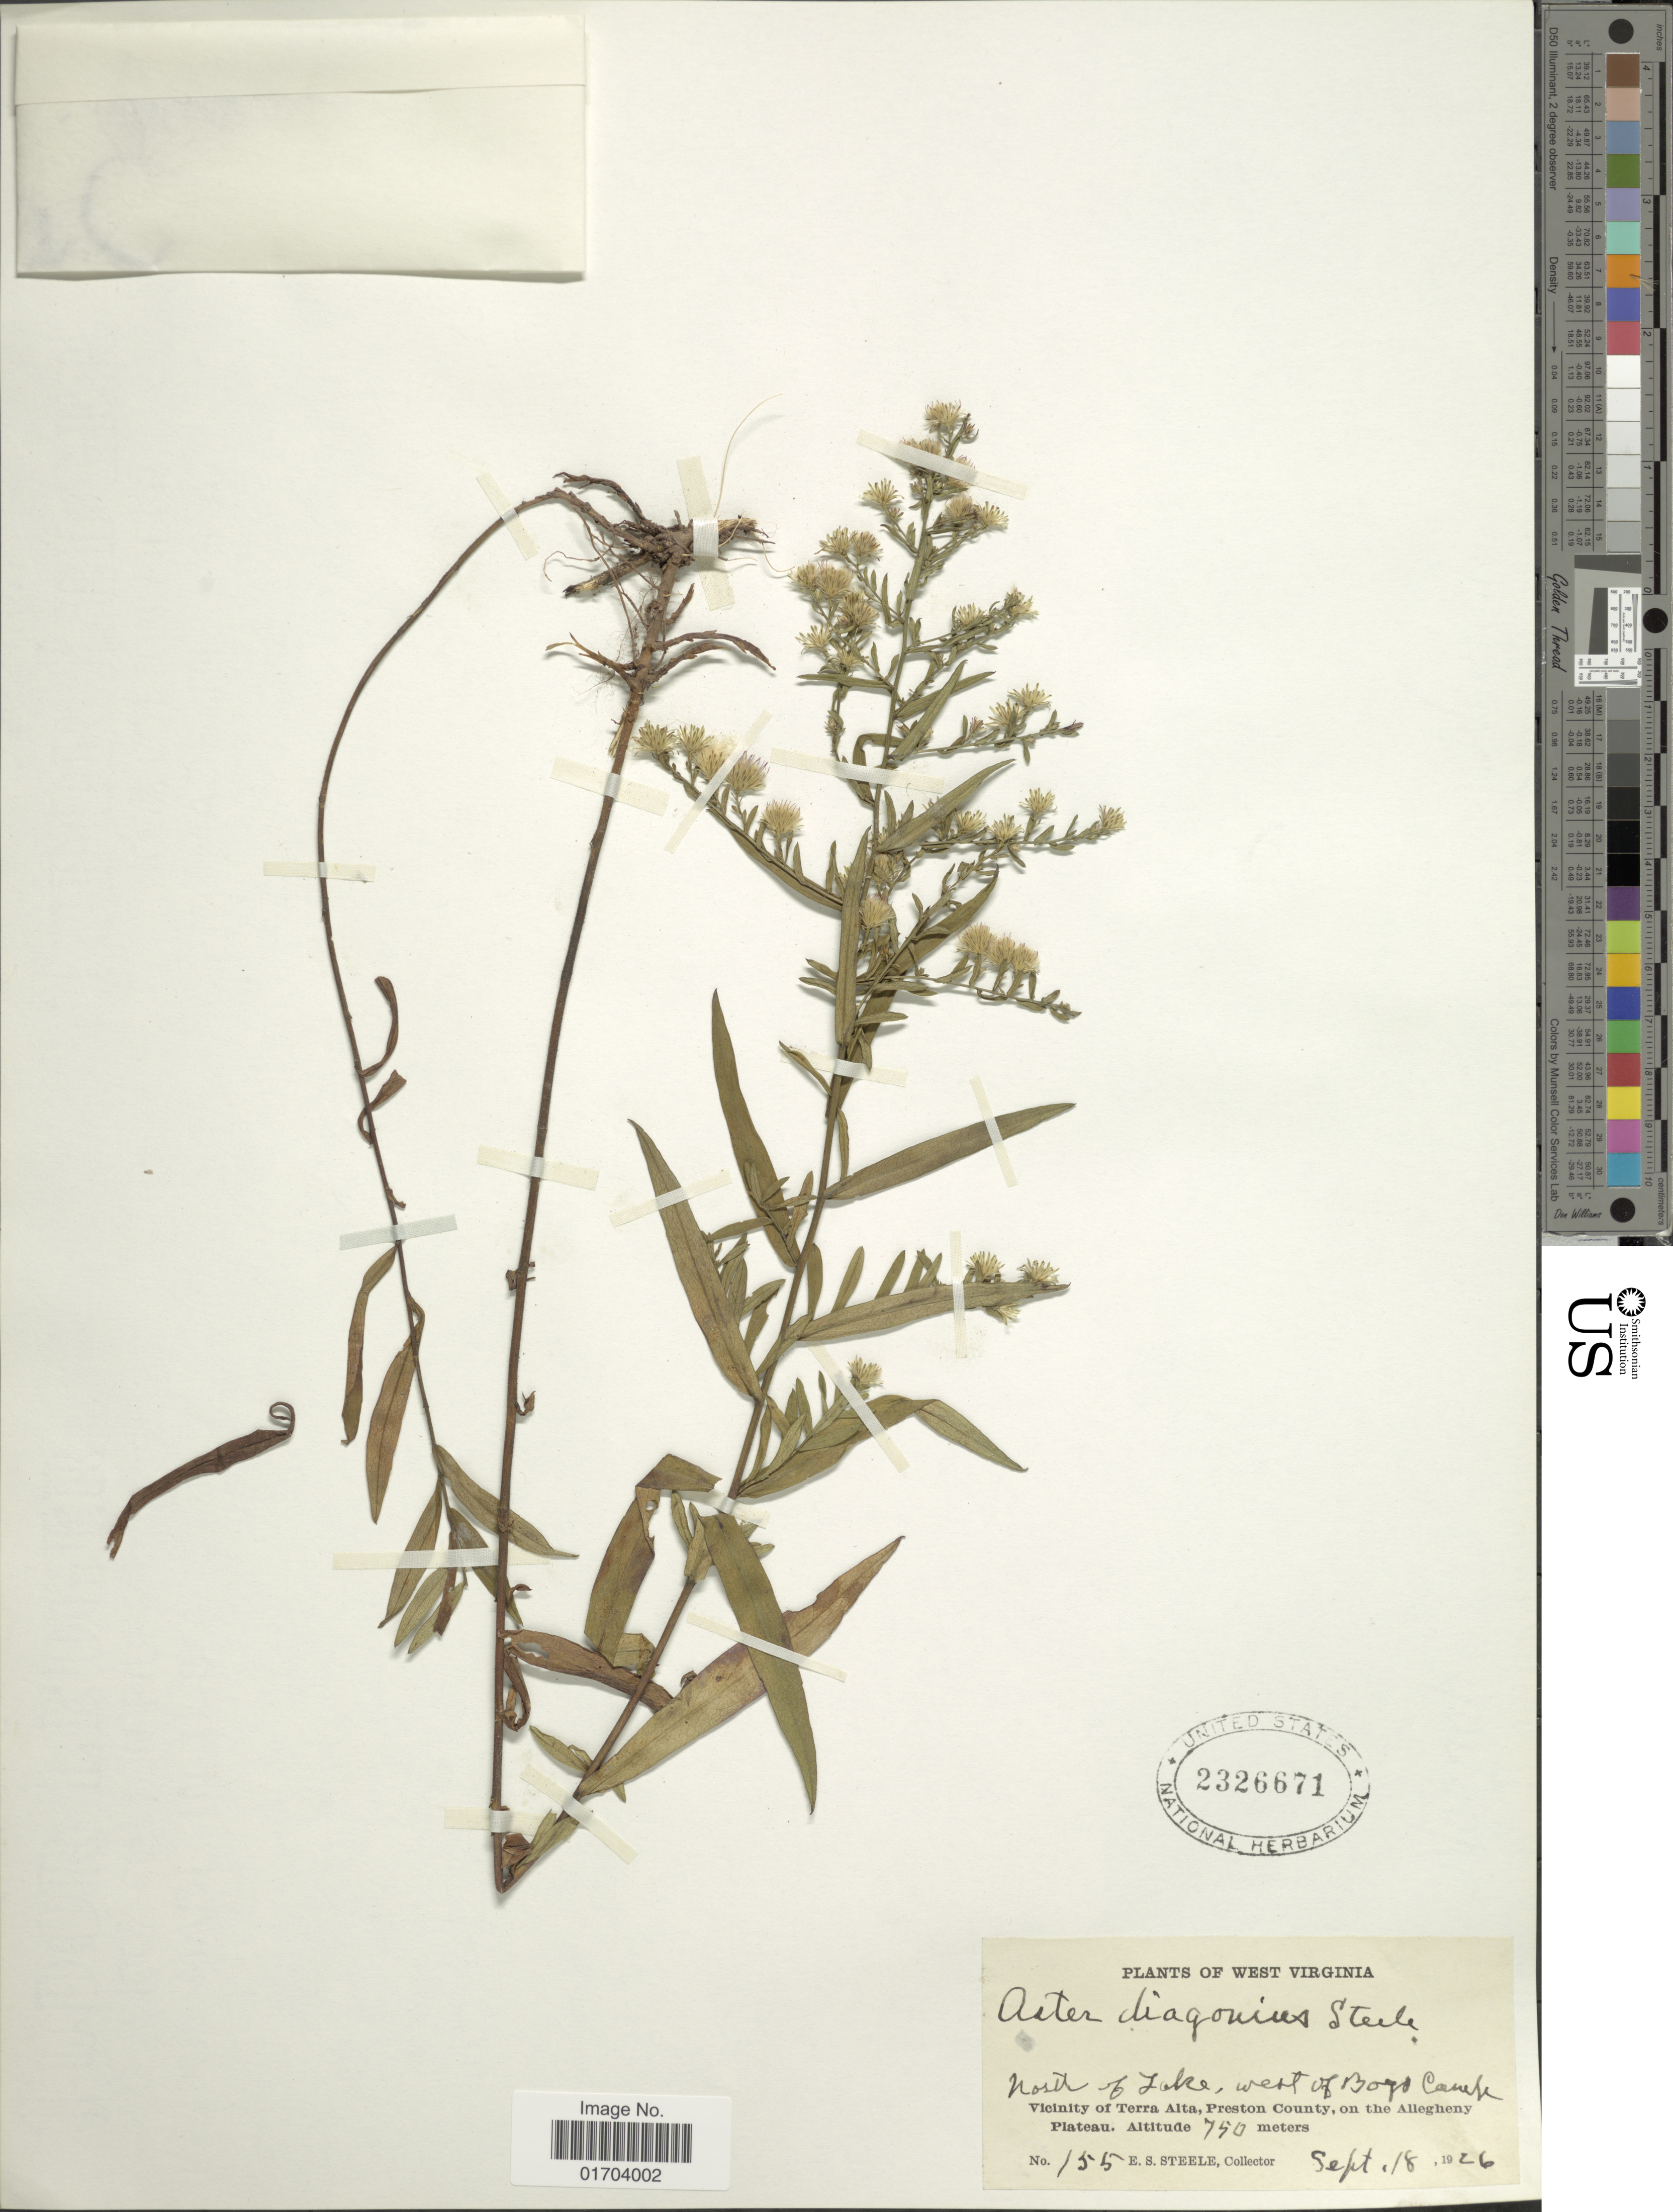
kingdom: Plantae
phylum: Tracheophyta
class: Magnoliopsida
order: Asterales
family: Asteraceae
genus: Aster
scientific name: Aster diagonius E.S. Steele sp. nov. ined.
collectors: E. Steele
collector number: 155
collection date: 1926-09-18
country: United States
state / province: West Virginia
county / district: Preston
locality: North of Lake, west of Bogo Camp, Vicinity of Terra Alta, Preston County, on the Allegheny Plateau.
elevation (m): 750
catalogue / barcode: US 2326671